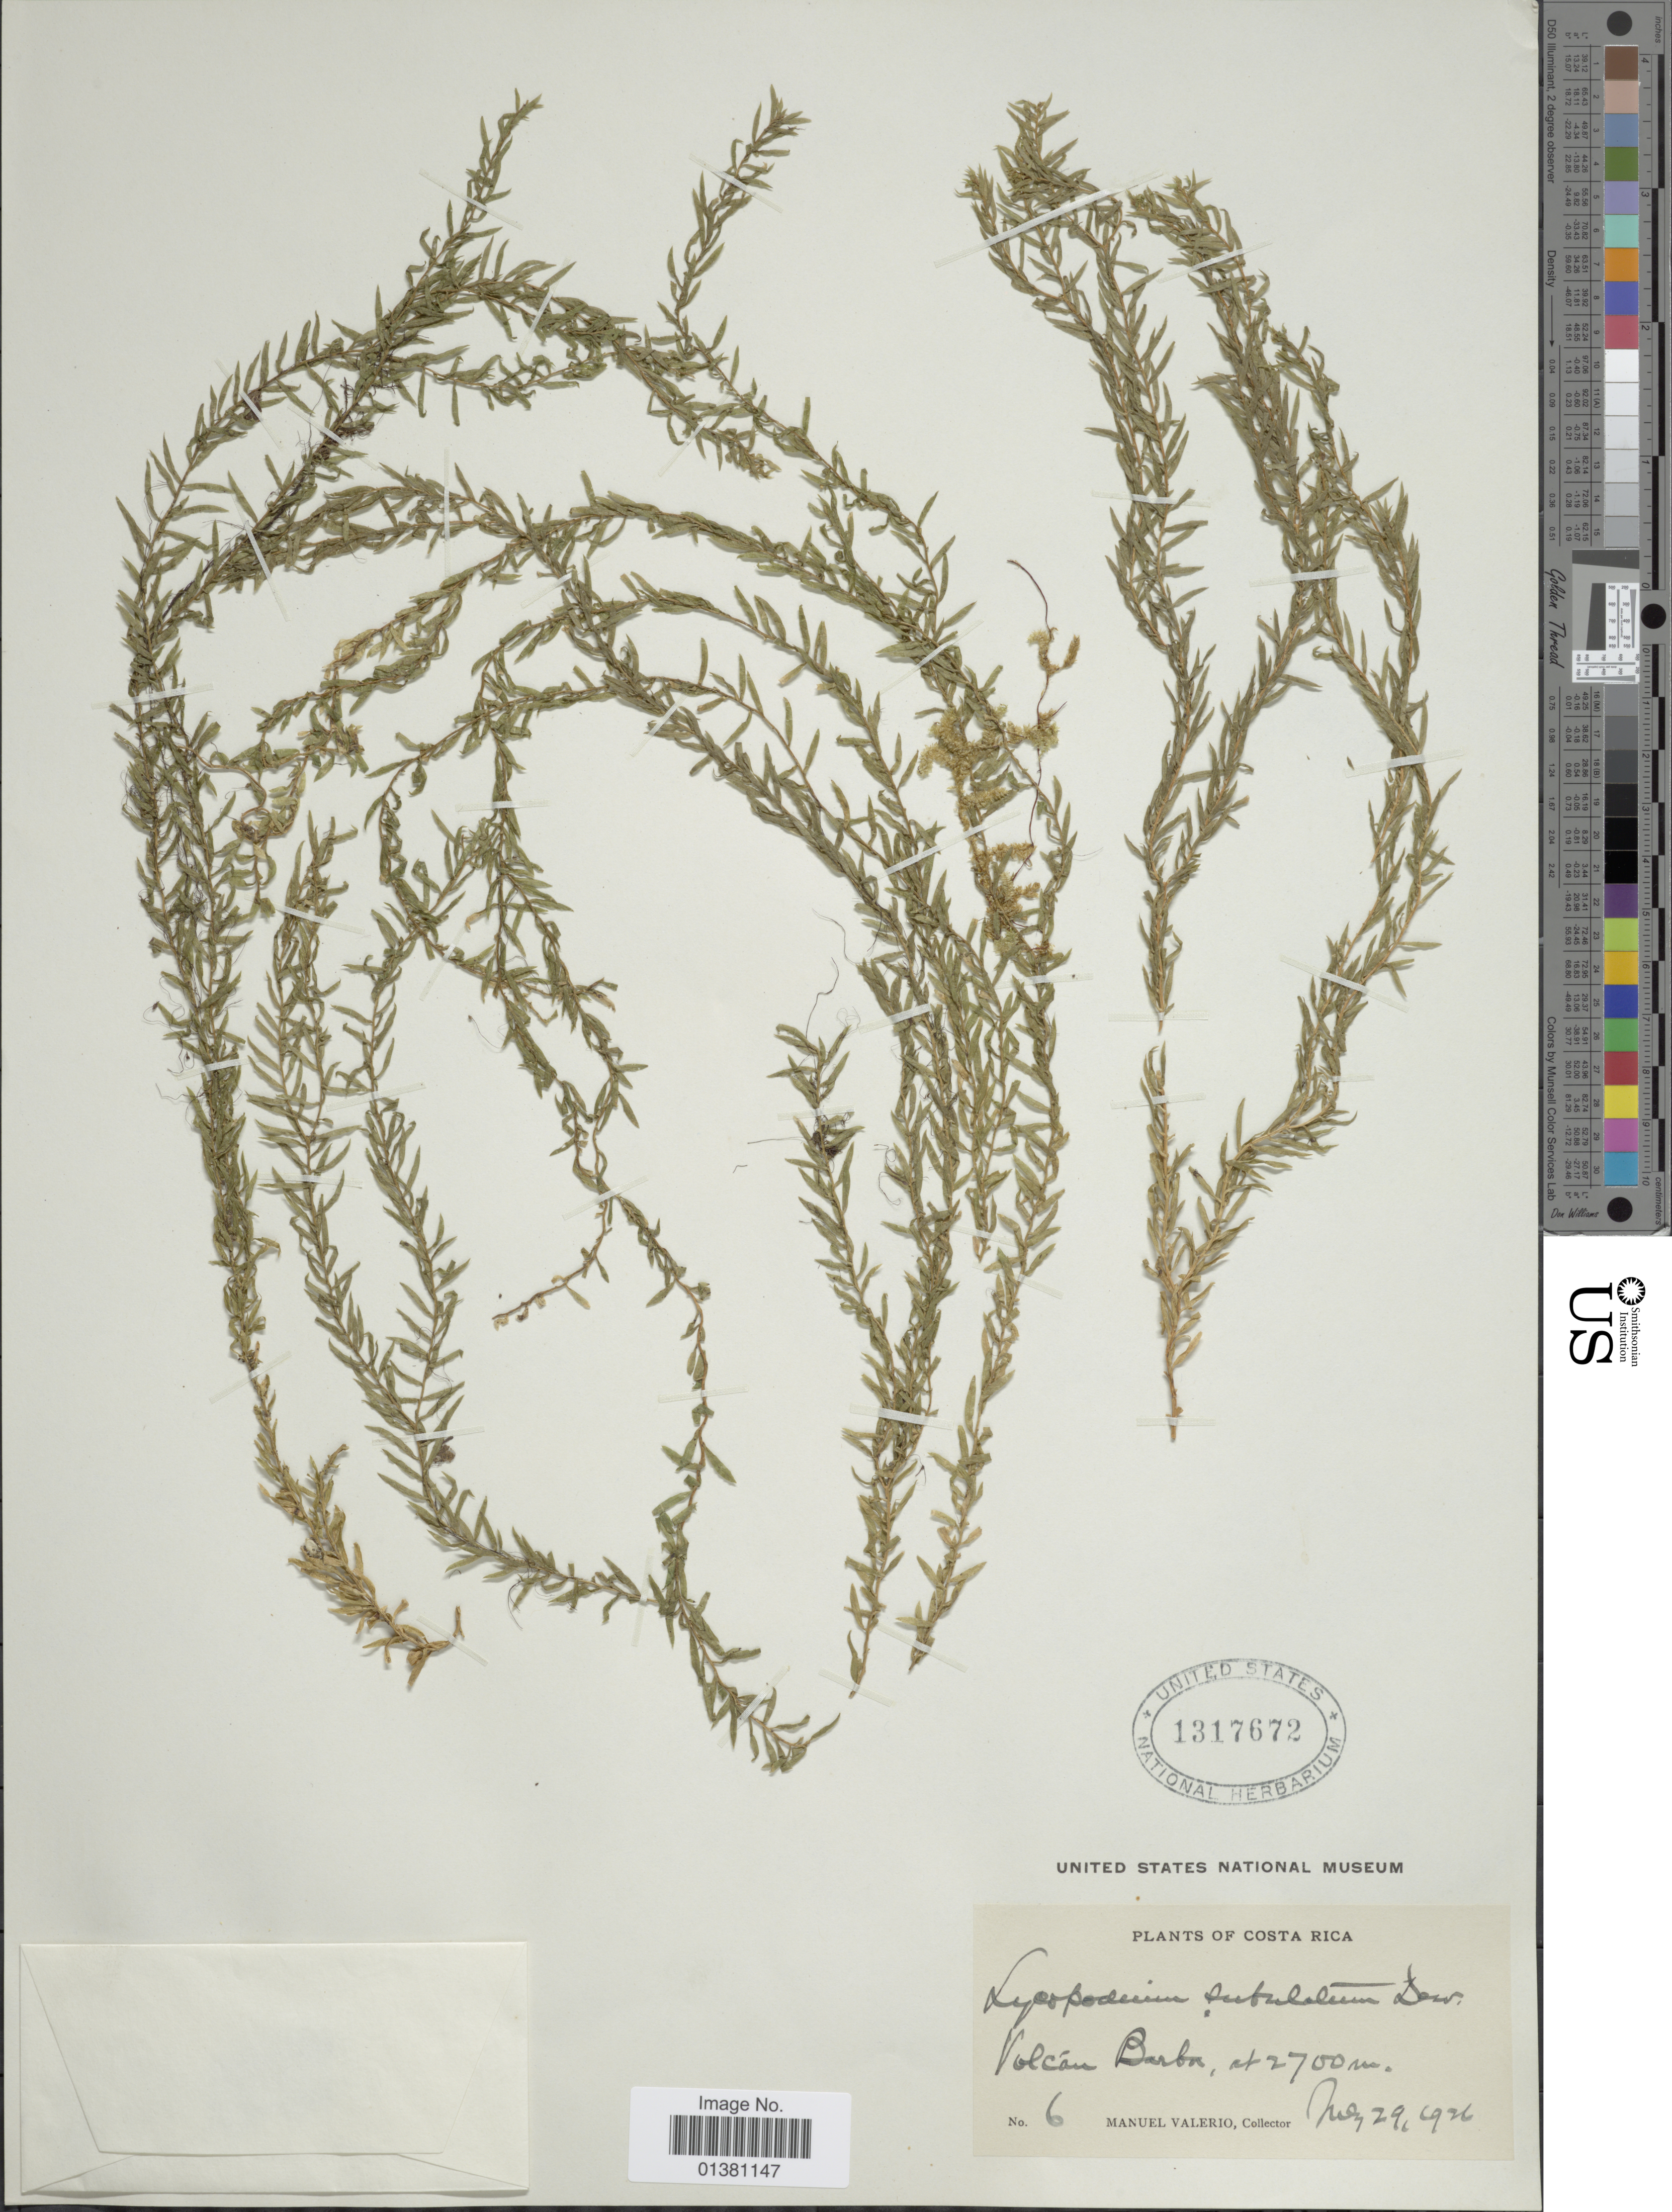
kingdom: Plantae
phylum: Tracheophyta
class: Lycopodiopsida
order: Lycopodiales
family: Lycopodiaceae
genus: Phlegmariurus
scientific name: Phlegmariurus subulatus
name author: (Desv. ex Poir.) B. Øllg.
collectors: M. Valerio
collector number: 6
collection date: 1926-05-29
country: Costa Rica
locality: Volcán Barba [Barva Volcano]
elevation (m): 2700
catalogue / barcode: US 1317672